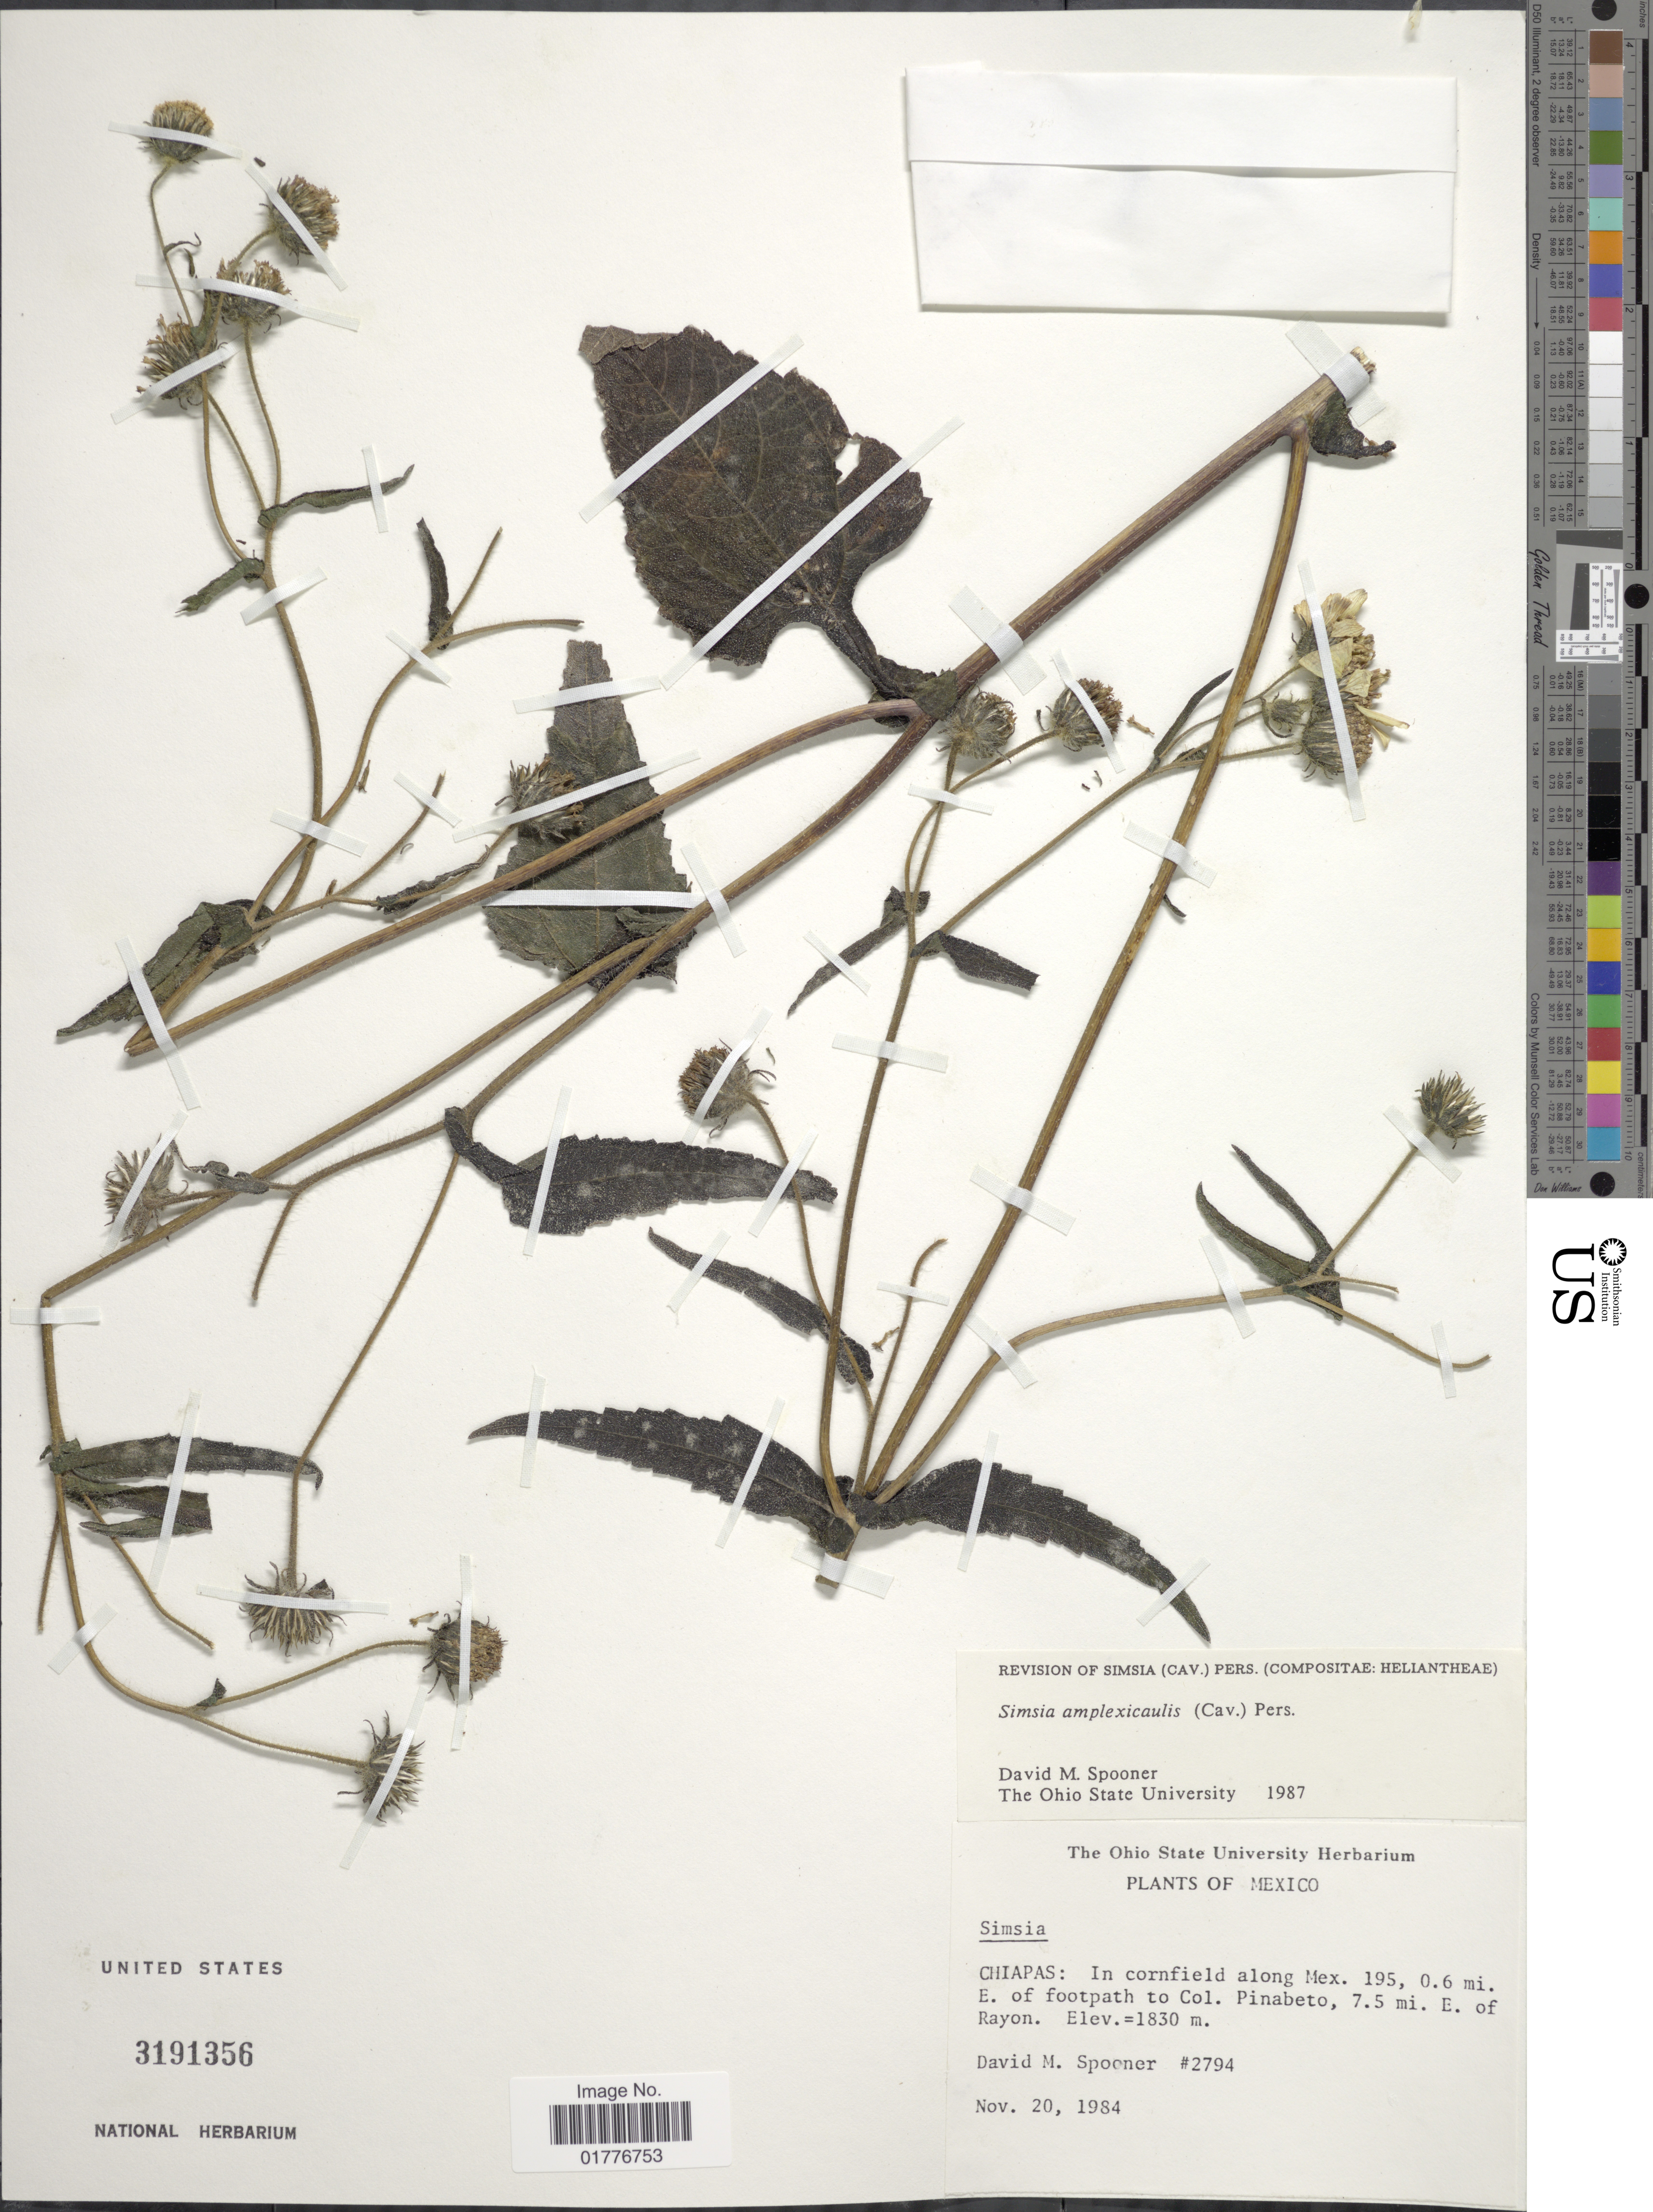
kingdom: Plantae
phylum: Tracheophyta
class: Magnoliopsida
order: Asterales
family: Asteraceae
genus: Simsia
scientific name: Simsia amplexicaulis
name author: (Cav.) Pers.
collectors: D. Spooner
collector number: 2794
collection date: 1984-11-20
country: Mexico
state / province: Chiapas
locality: In cornfield along Mex. 195, 0.6 mi E. of footpath to Col. Pinabeto, 7.5 mi. E of Rayon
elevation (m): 1830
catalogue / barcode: US 3191356